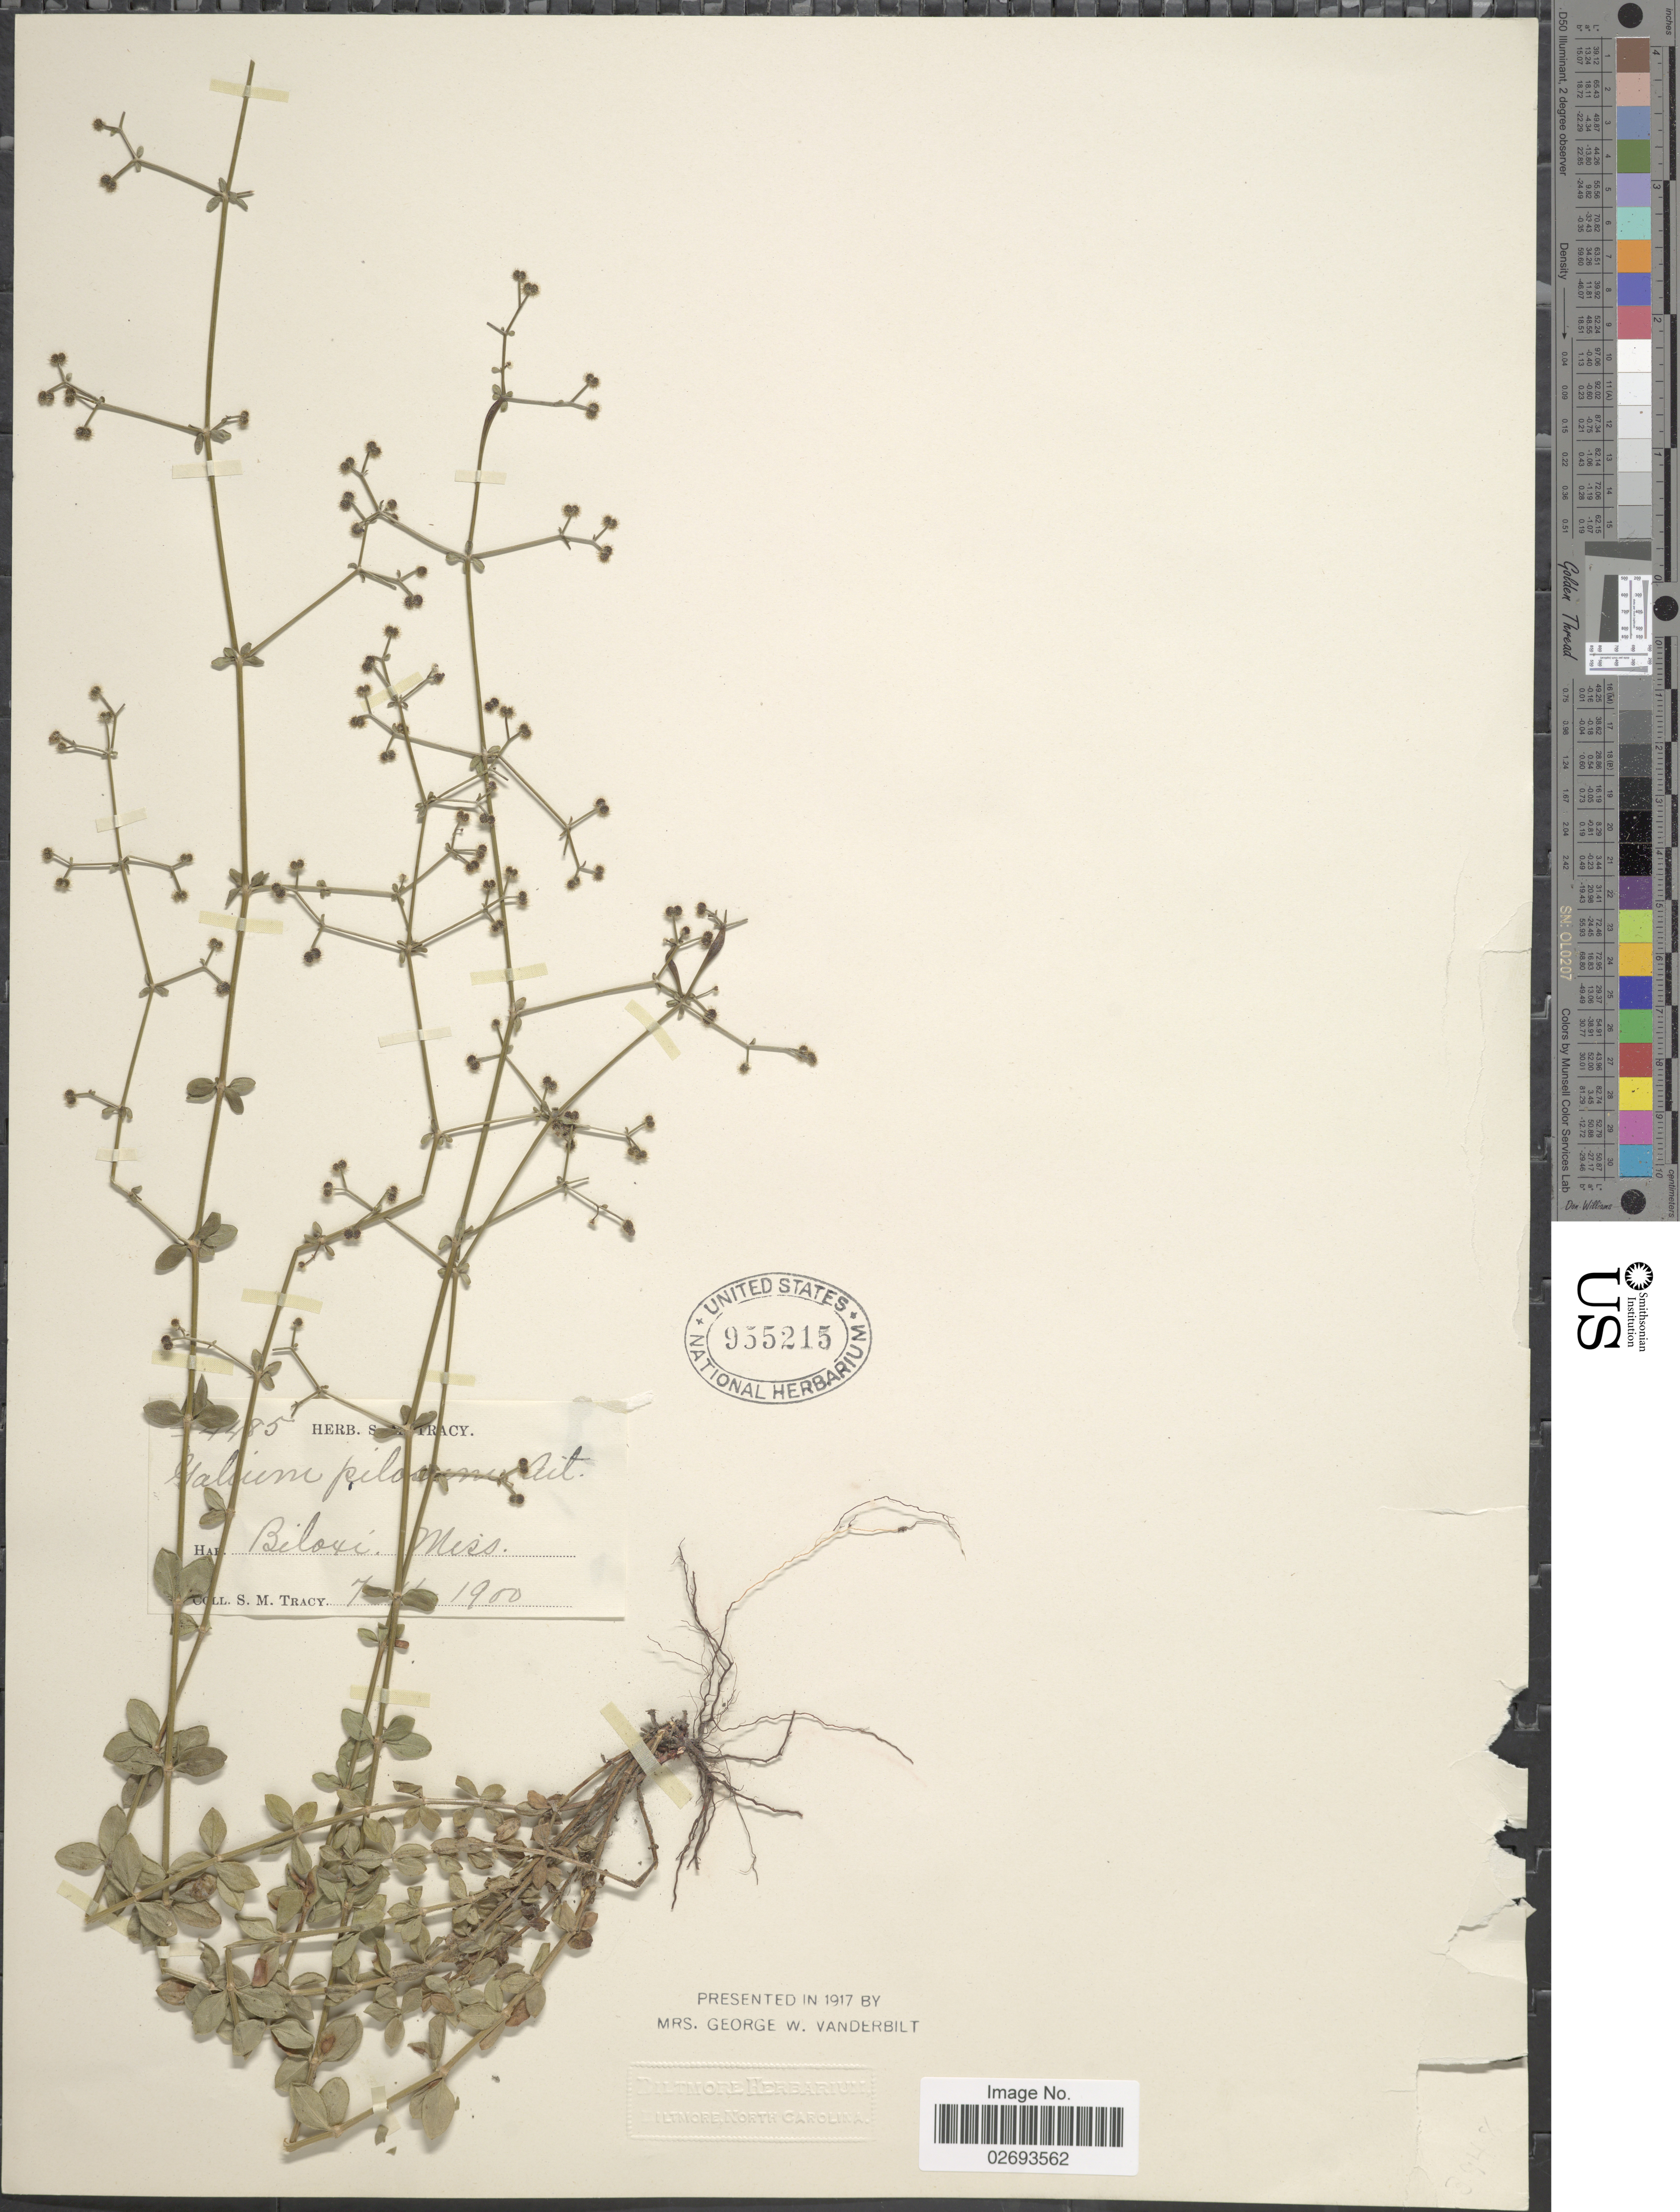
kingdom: Plantae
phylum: Tracheophyta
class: Magnoliopsida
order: Gentianales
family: Rubiaceae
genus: Galium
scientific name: Galium pilosum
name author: Aiton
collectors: S. M. Tracy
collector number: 4485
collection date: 1900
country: United States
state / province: Mississippi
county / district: Harrison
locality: Biloxi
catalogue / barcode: US 955215